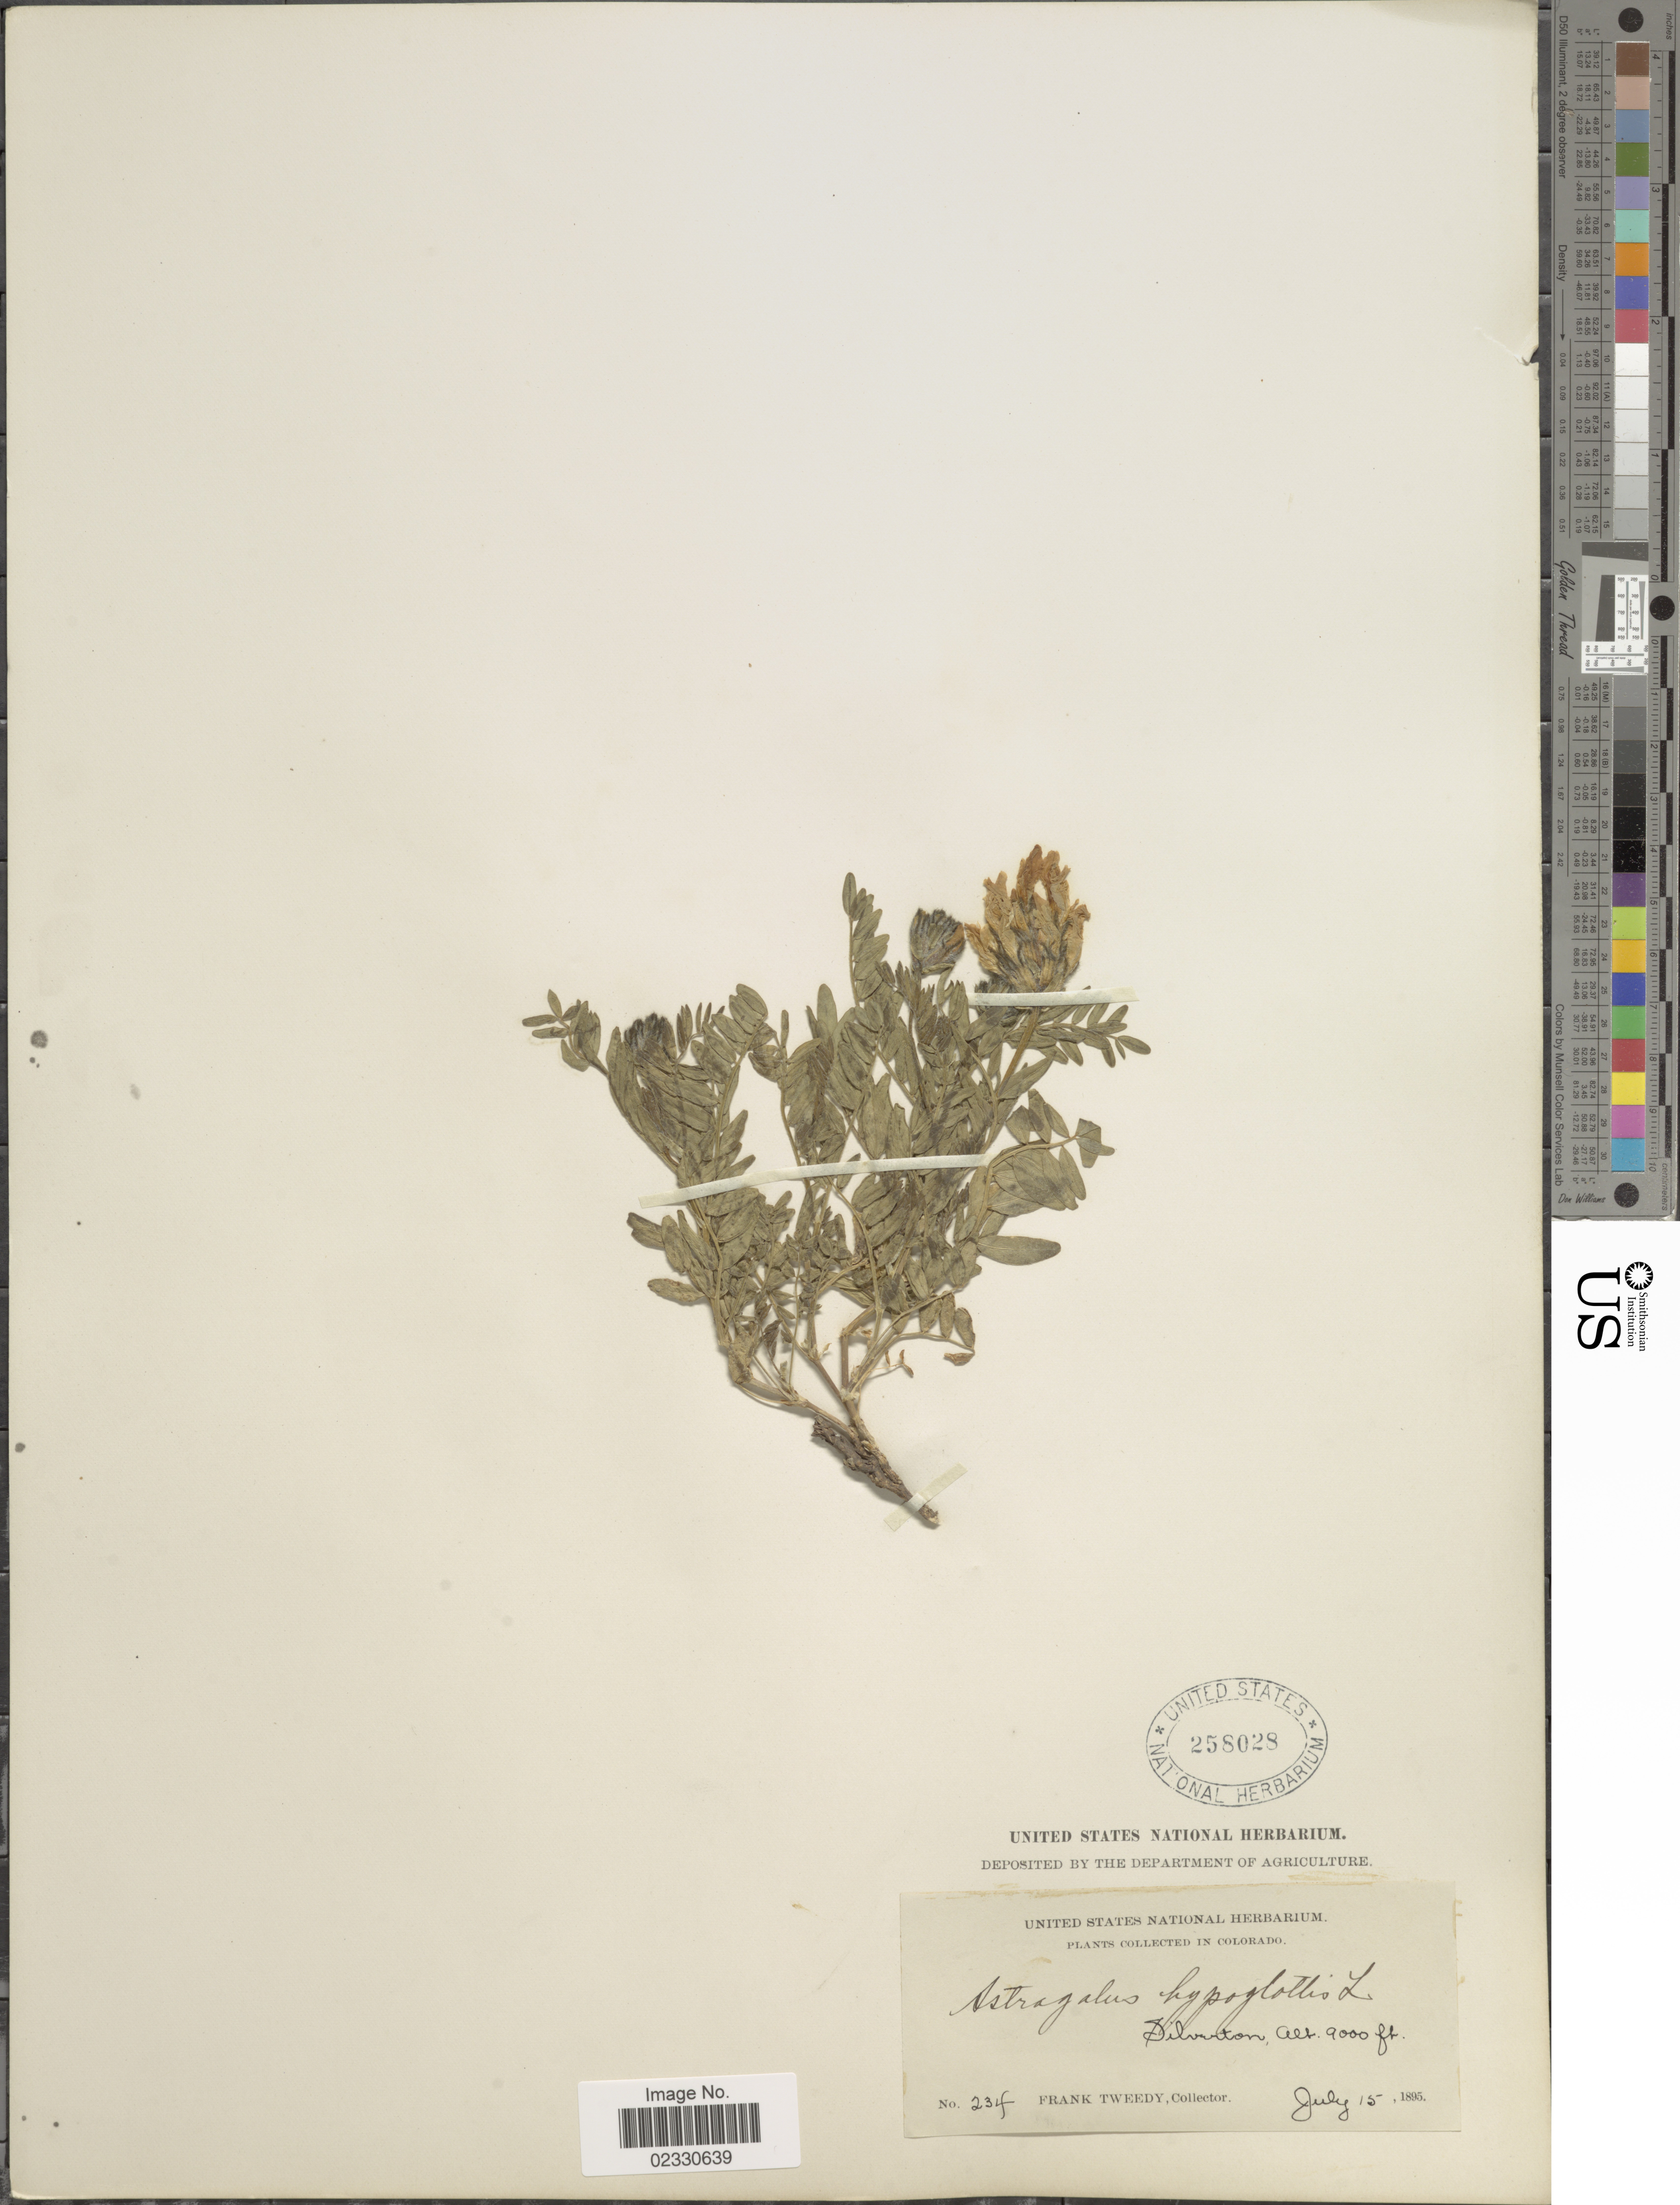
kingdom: Plantae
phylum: Tracheophyta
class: Magnoliopsida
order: Fabales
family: Fabaceae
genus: Astragalus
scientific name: Astragalus dasyglottis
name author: DC.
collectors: F. Tweedy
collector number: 234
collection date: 1895-07-15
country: United States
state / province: Colorado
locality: Silverton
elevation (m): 2743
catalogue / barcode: US 258028